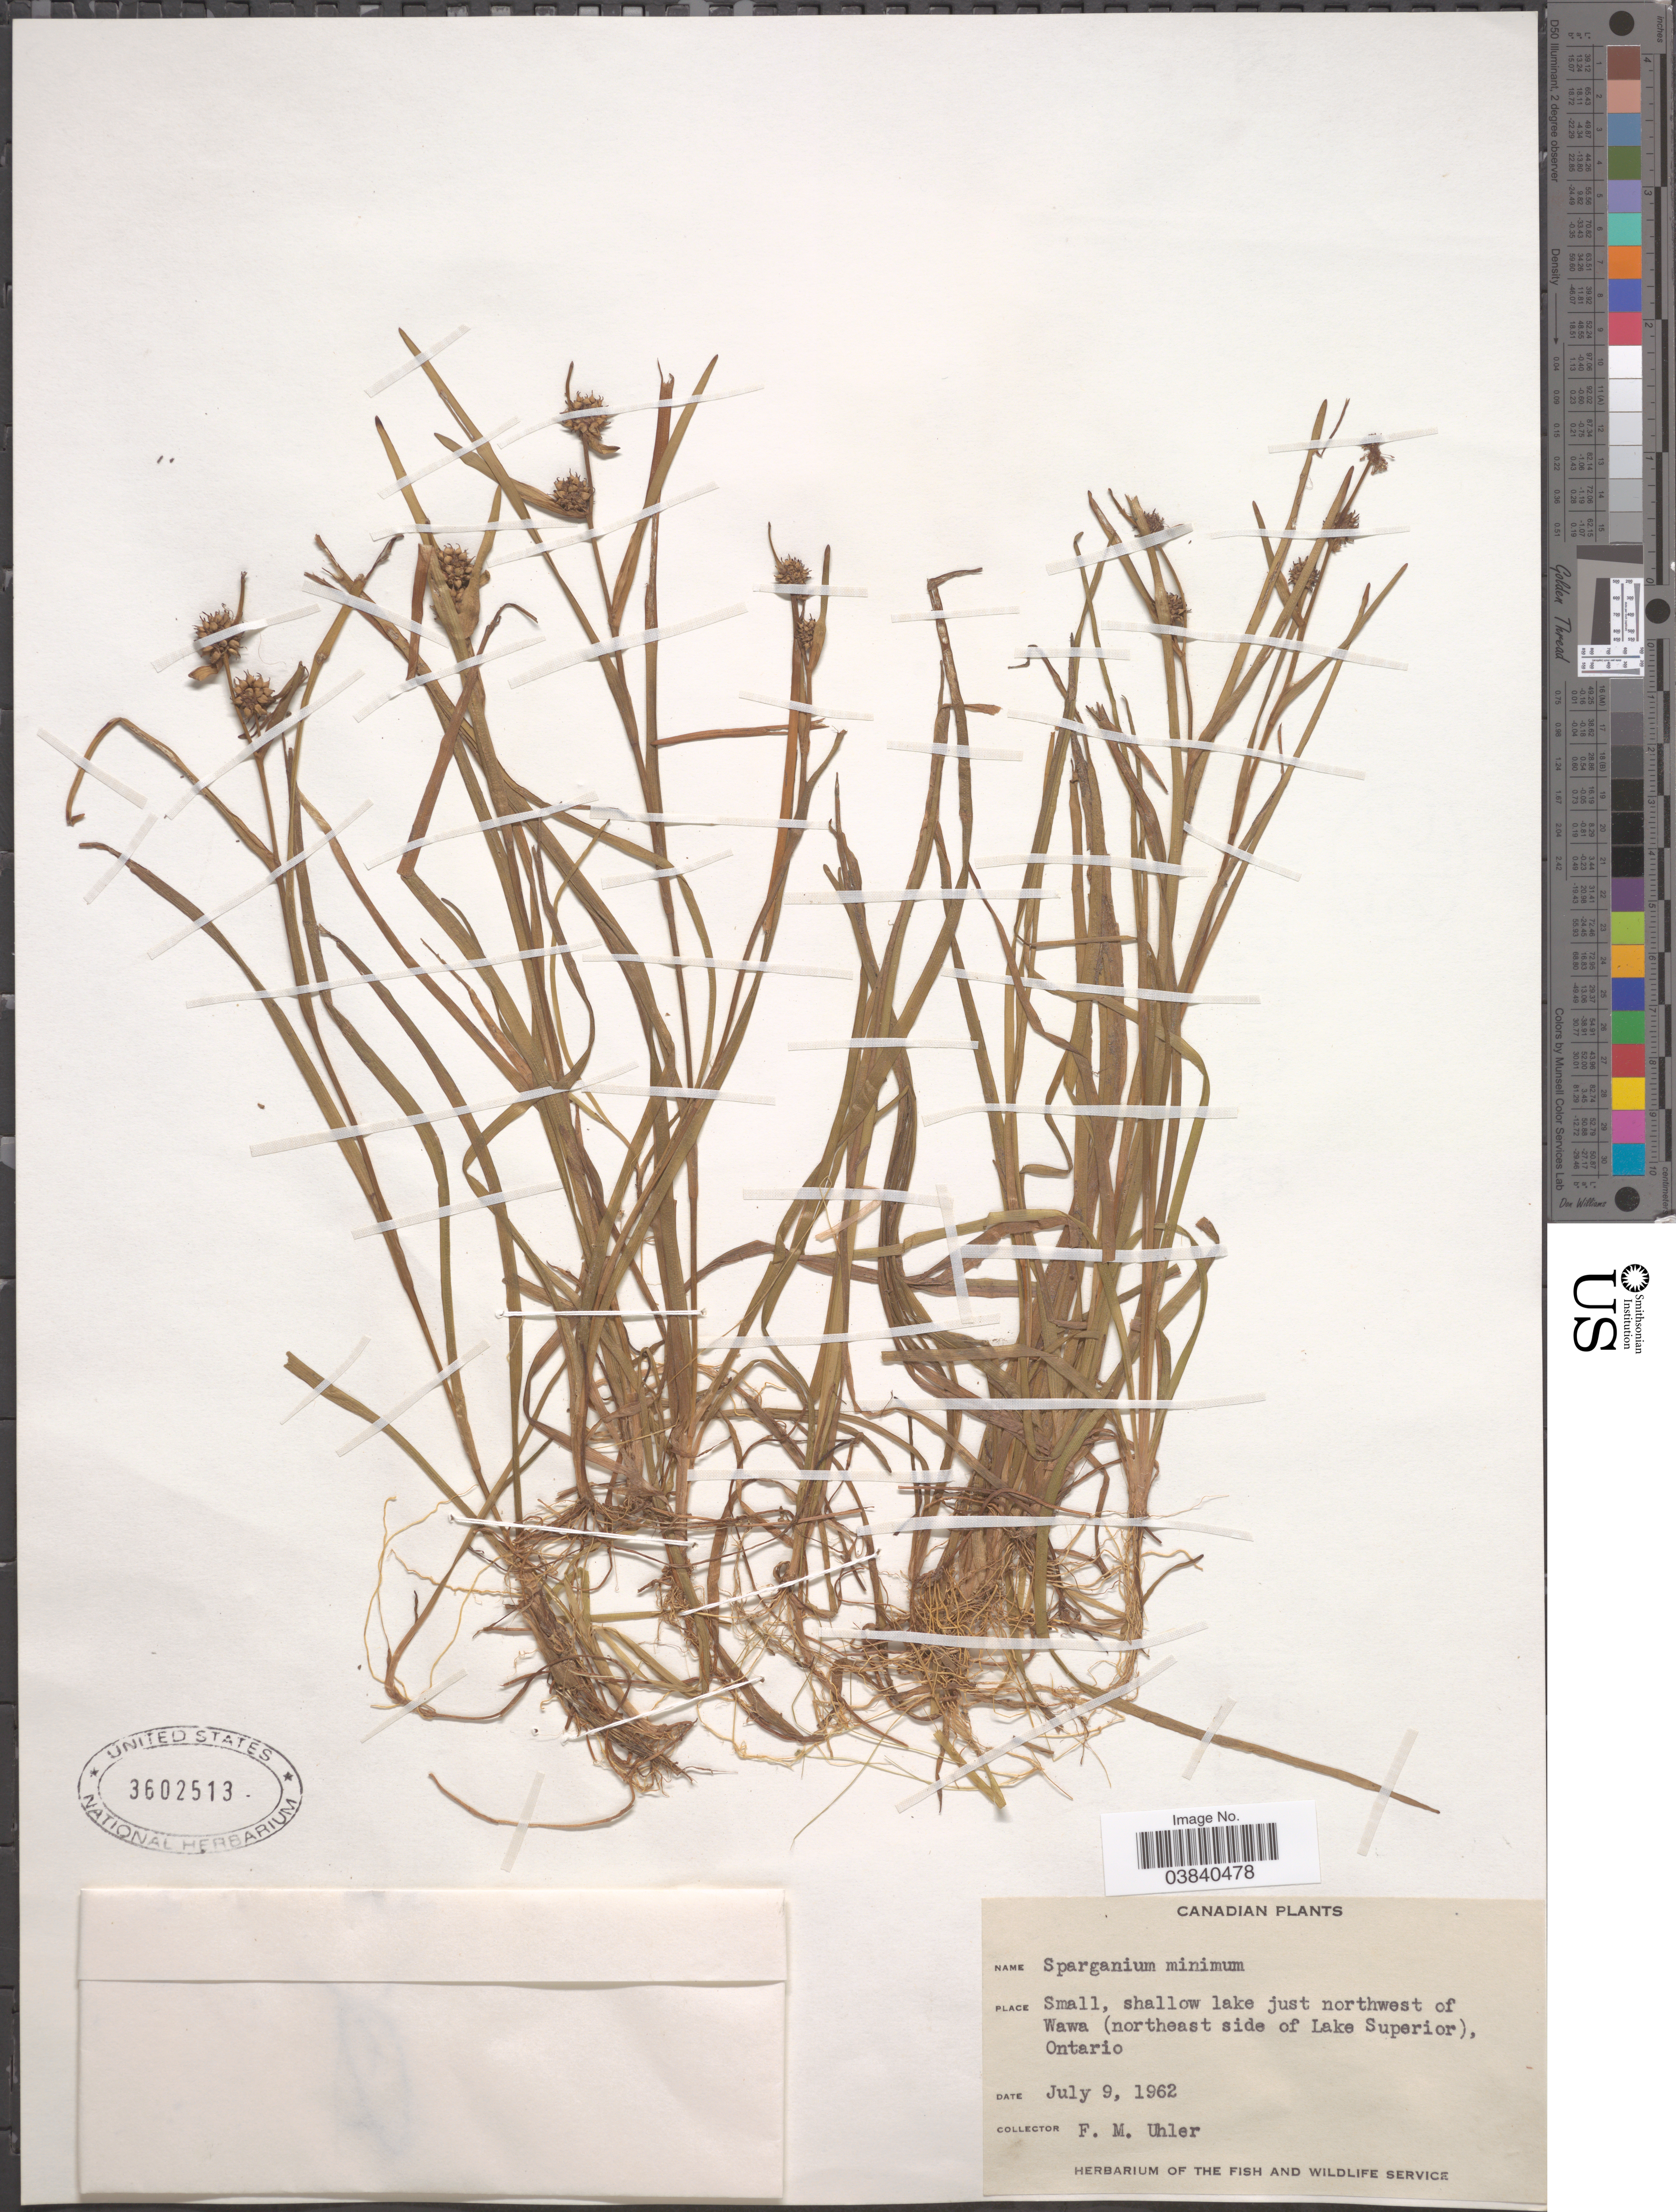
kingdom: Plantae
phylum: Tracheophyta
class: Liliopsida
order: Poales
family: Typhaceae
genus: Sparganium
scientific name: Sparganium minimum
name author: Wallr.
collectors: F. M. Uhler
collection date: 1962-07-09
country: Canada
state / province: Ontario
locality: Just northwest of Wawa (northeast side of Lake Superior).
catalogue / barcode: US 3602513